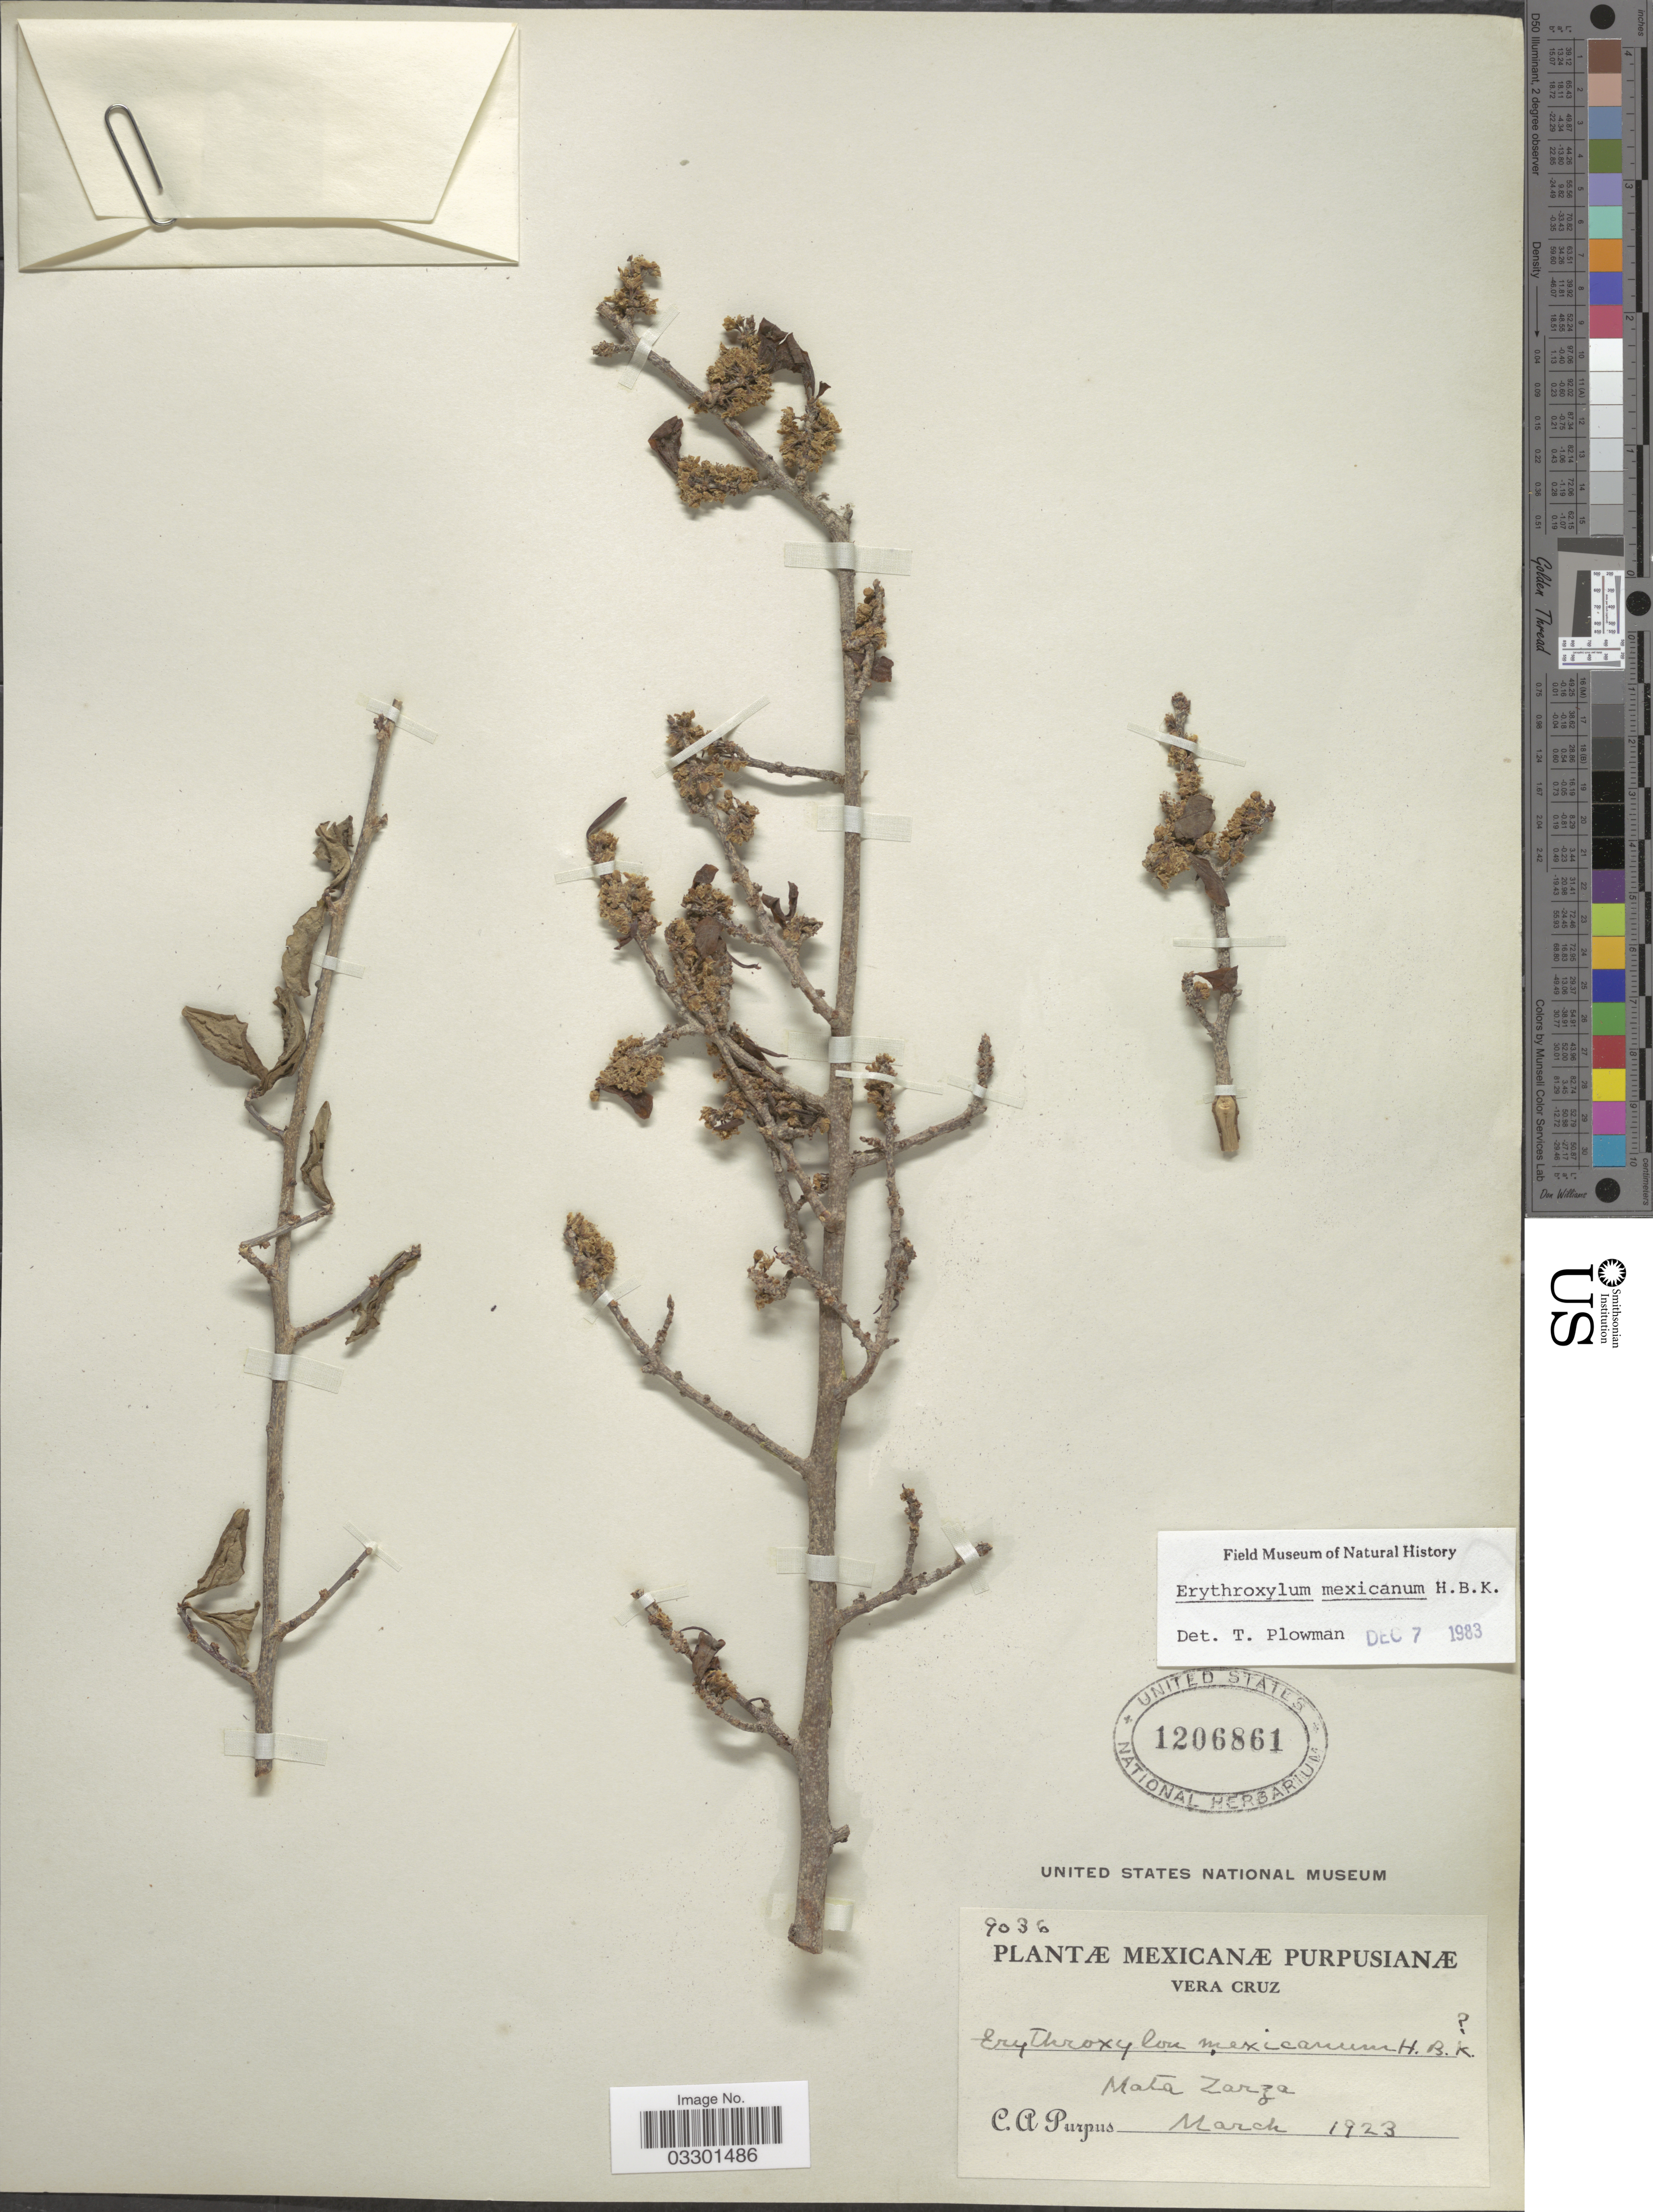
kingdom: Plantae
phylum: Tracheophyta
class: Magnoliopsida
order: Malpighiales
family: Erythroxylaceae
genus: Erythroxylum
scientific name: Erythroxylum mexicanum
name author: Kunth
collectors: C. A. Purpus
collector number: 9036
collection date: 1923-03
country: Mexico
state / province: Veracruz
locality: Vera Cruz. Mata Zarza.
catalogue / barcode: US 1206861